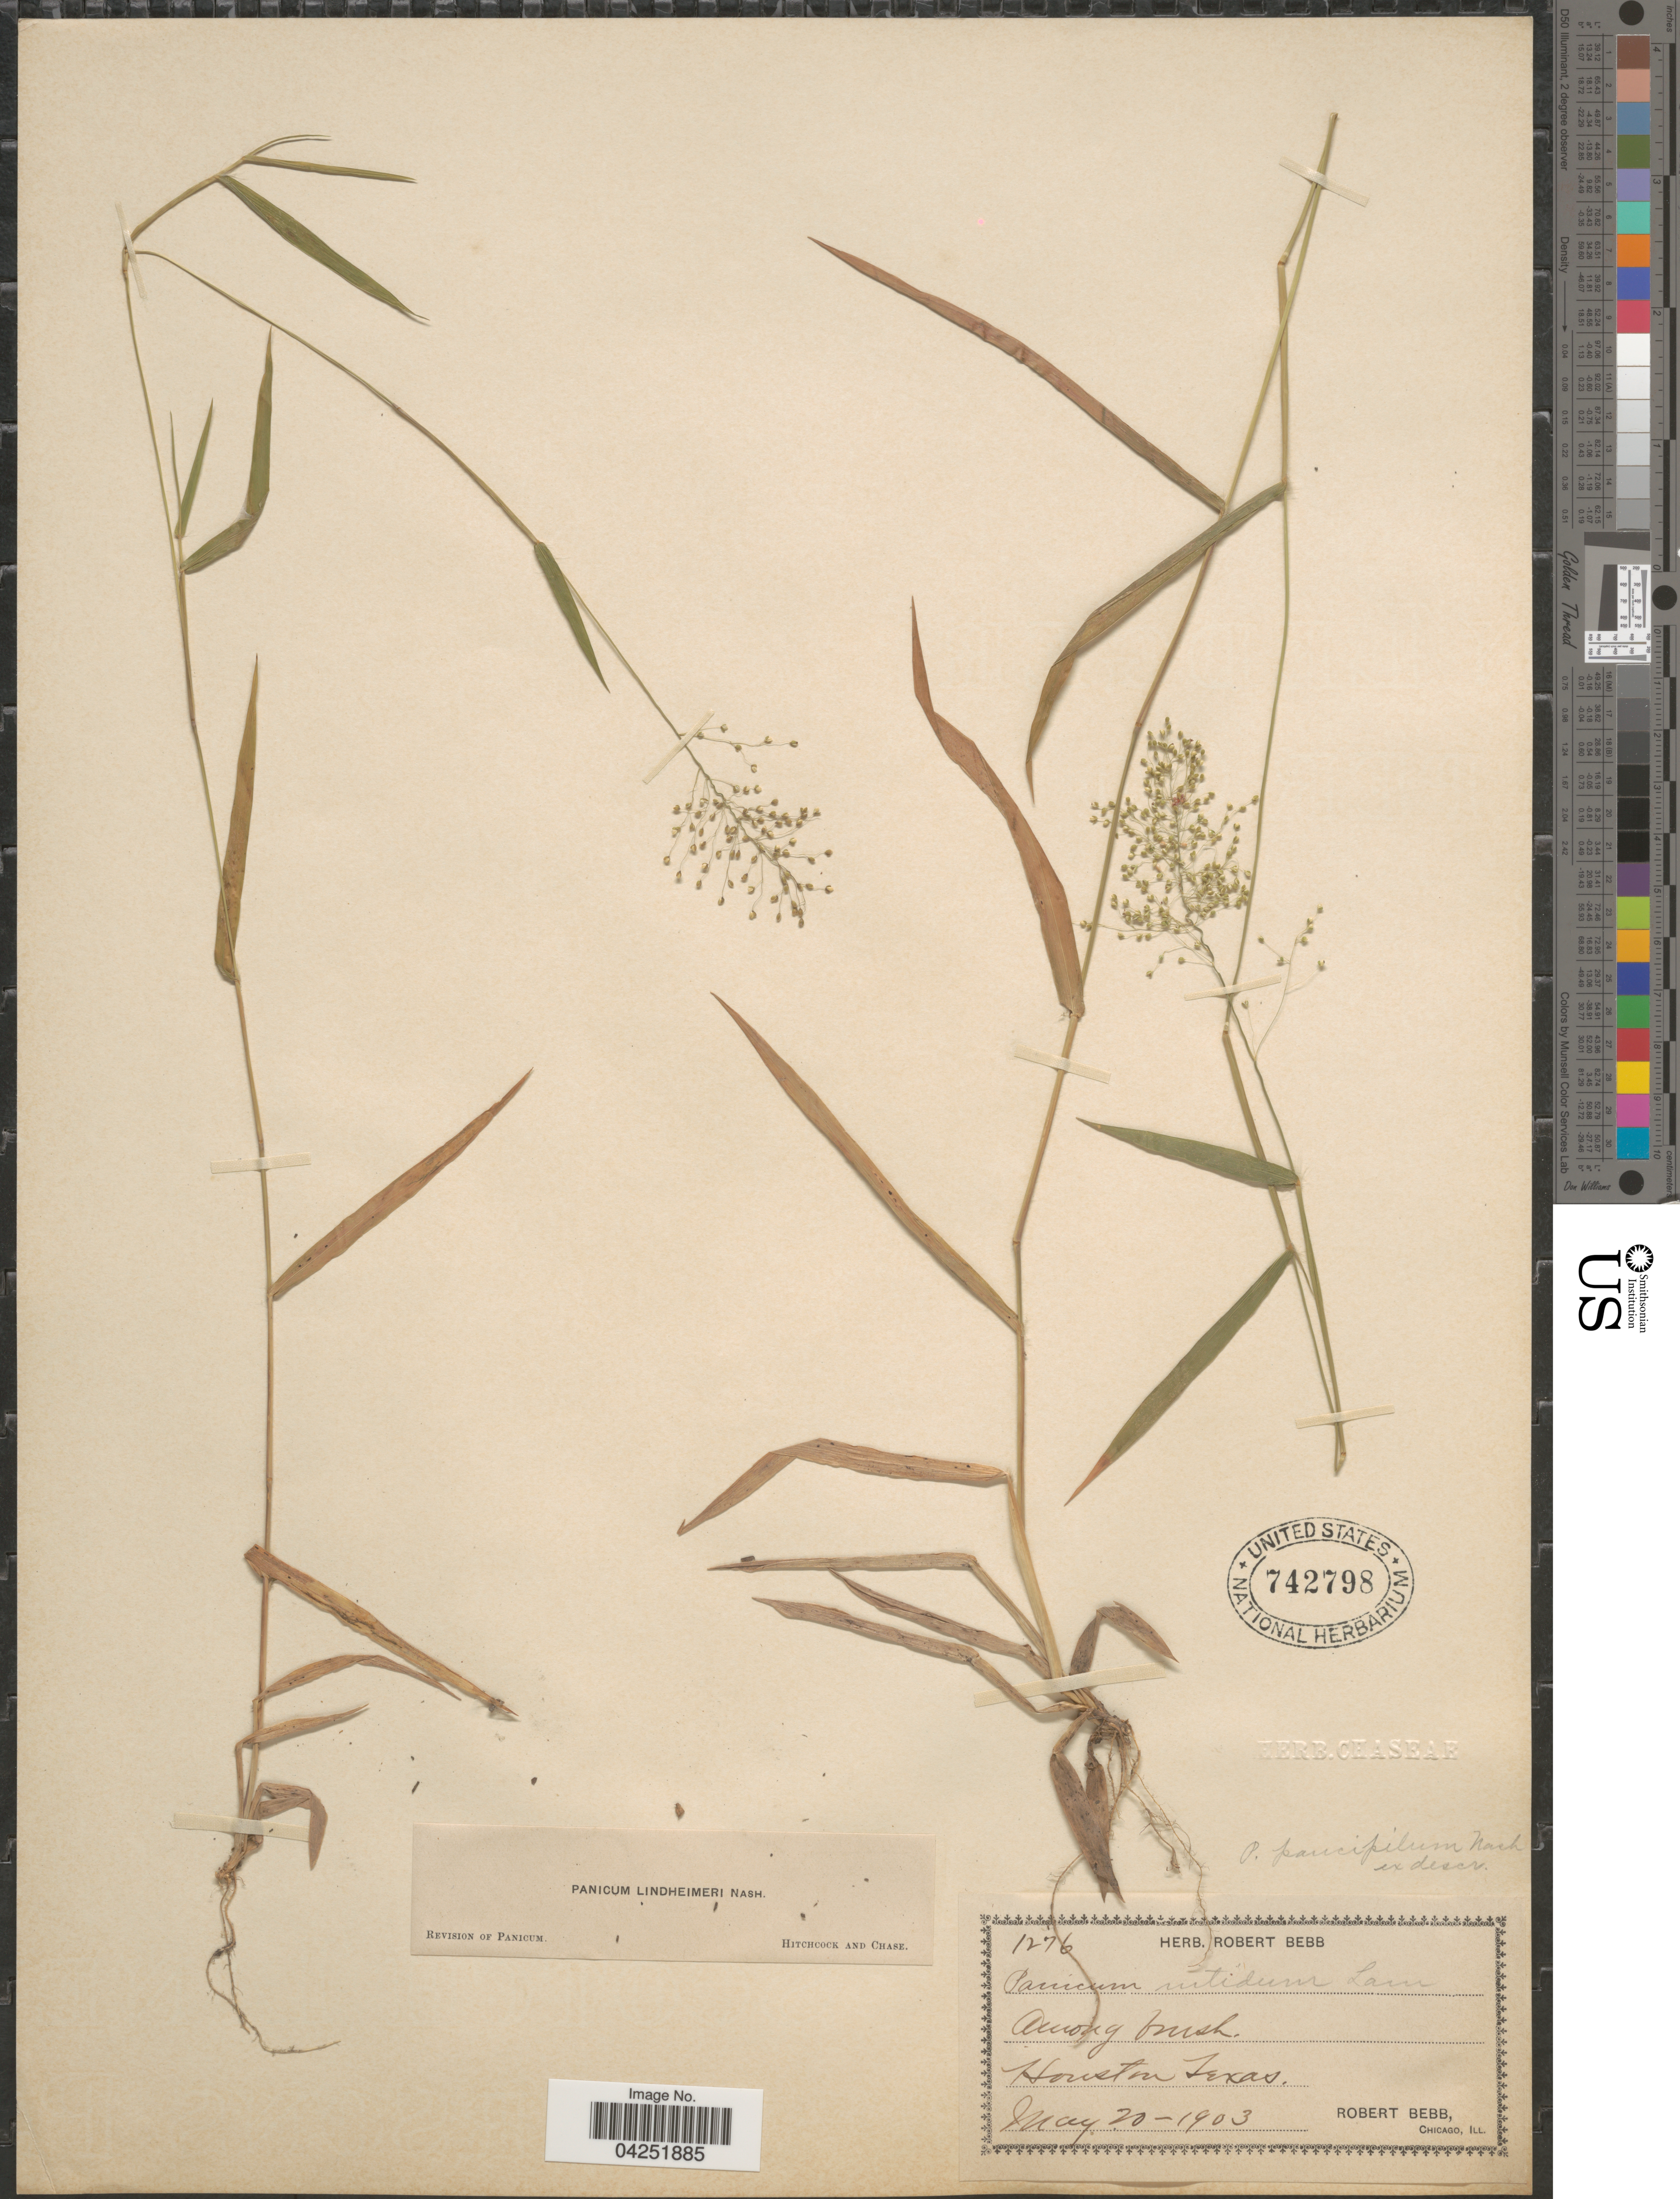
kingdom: Plantae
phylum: Tracheophyta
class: Liliopsida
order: Poales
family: Poaceae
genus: Dichanthelium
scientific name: Dichanthelium acuminatum var. lindheimeri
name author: (Nash) Gould & C.A. Clark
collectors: R. Bebb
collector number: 1276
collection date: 1903-05-20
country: United States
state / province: Texas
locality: Among brush. Houston.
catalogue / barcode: US 742798